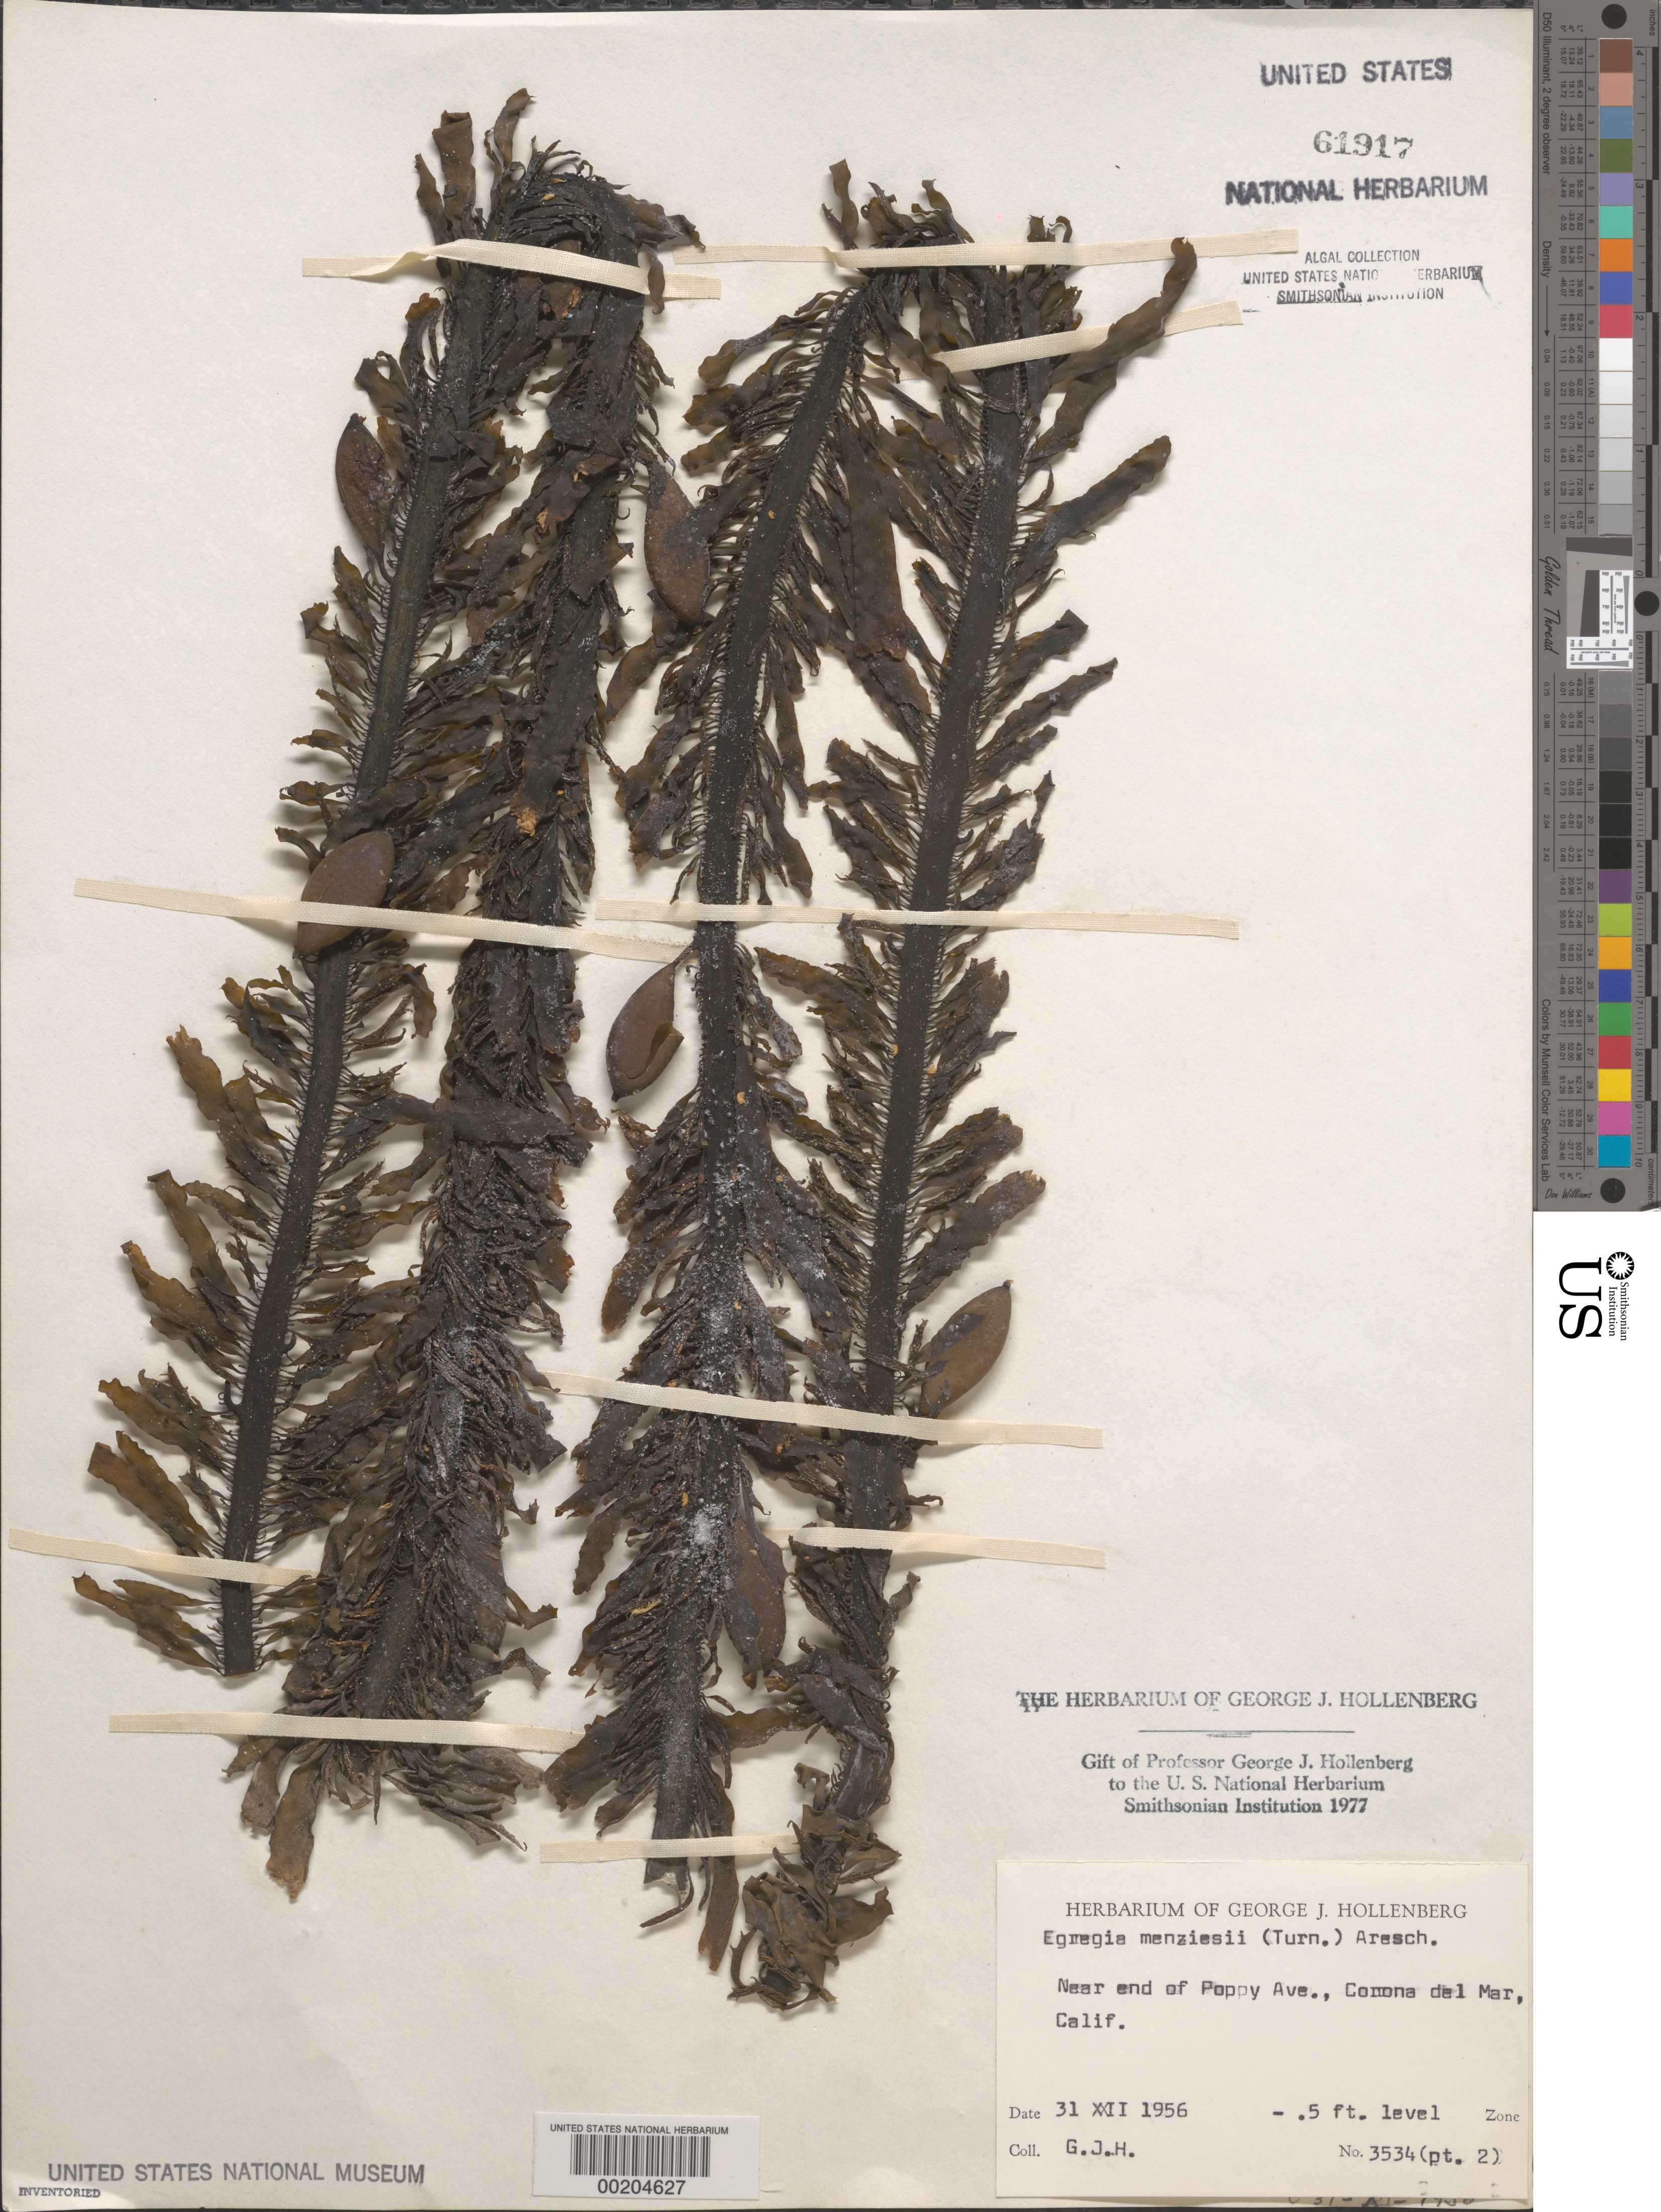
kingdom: Chromista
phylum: Ochrophyta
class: Phaeophyceae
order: Laminariales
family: Lessoniaceae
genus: Egregia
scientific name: Egregia menziesii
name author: (Turner) Aresch.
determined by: Hollenberg, George J.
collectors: G. Hollenberg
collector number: GJH 3534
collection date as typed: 31 Dec 1956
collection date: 1956-12-31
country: United States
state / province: California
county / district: Orange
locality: Corona del Mar, near end of Poppy Avenue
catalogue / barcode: US 61917